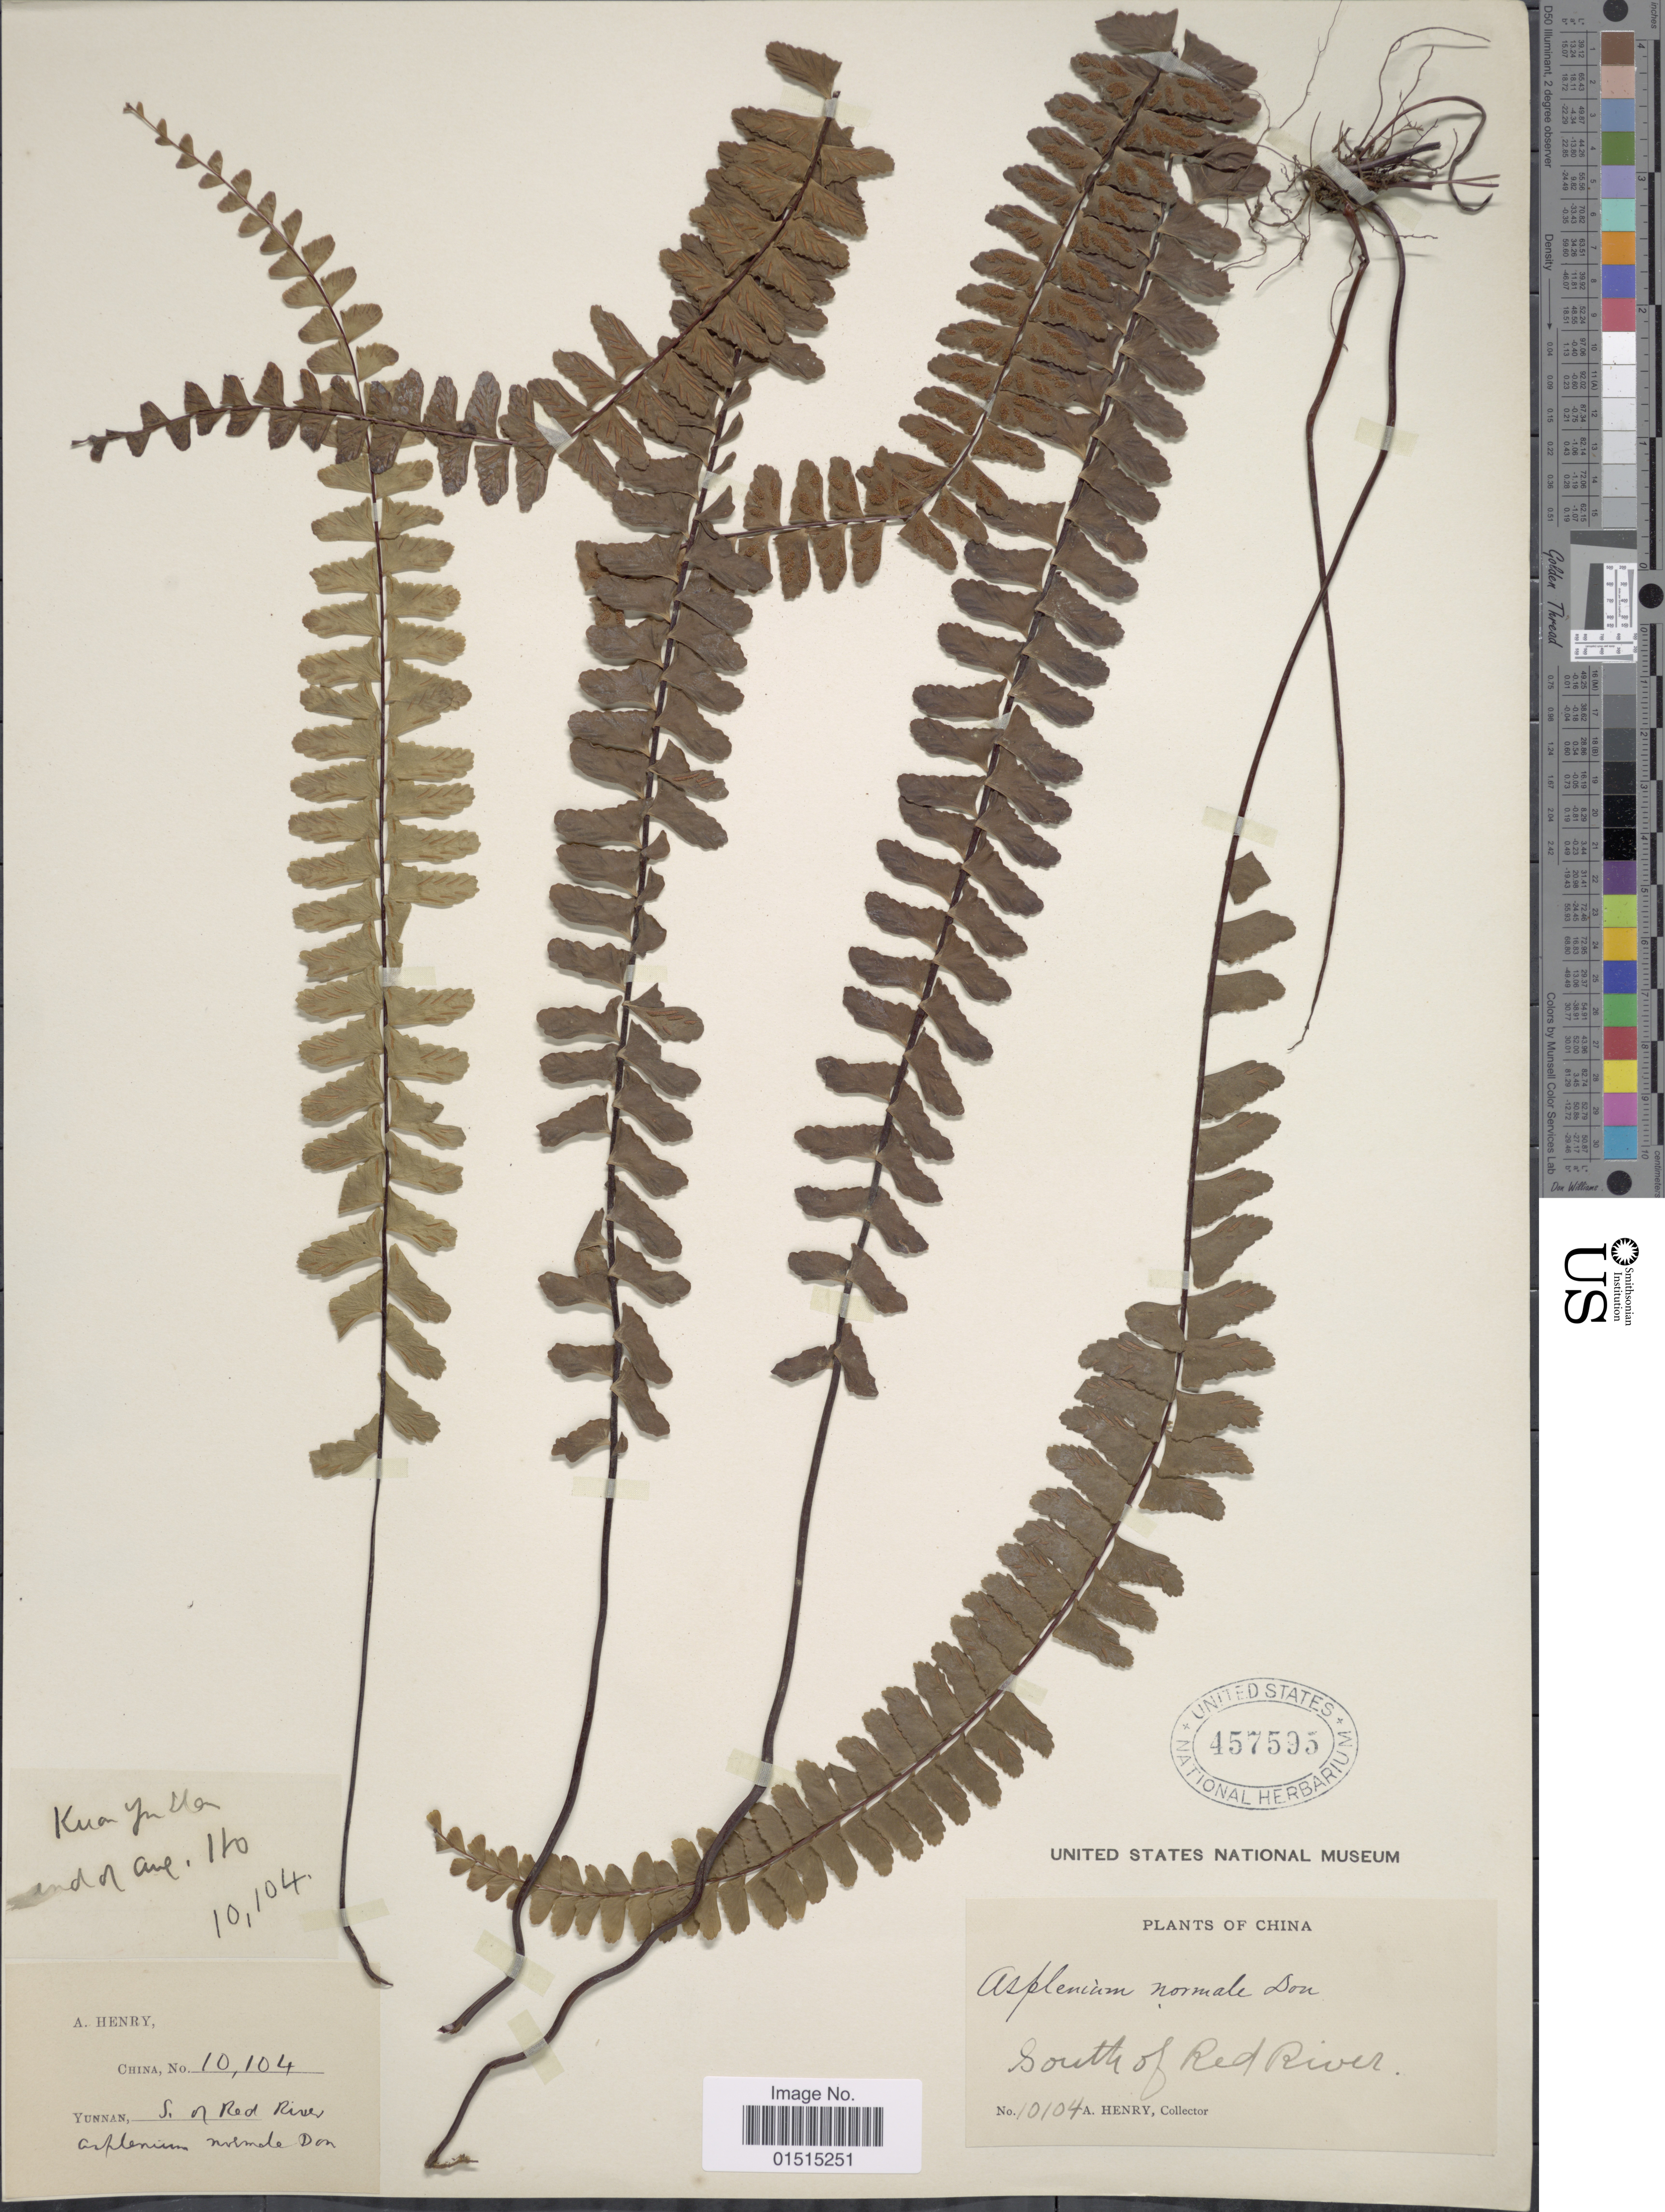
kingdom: Plantae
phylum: Tracheophyta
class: Polypodiopsida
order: Polypodiales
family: Aspleniaceae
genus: Asplenium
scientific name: Asplenium normale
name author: D. Don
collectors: A. Henry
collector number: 10104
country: China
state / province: Yunnan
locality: South of Red River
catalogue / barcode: US 457595